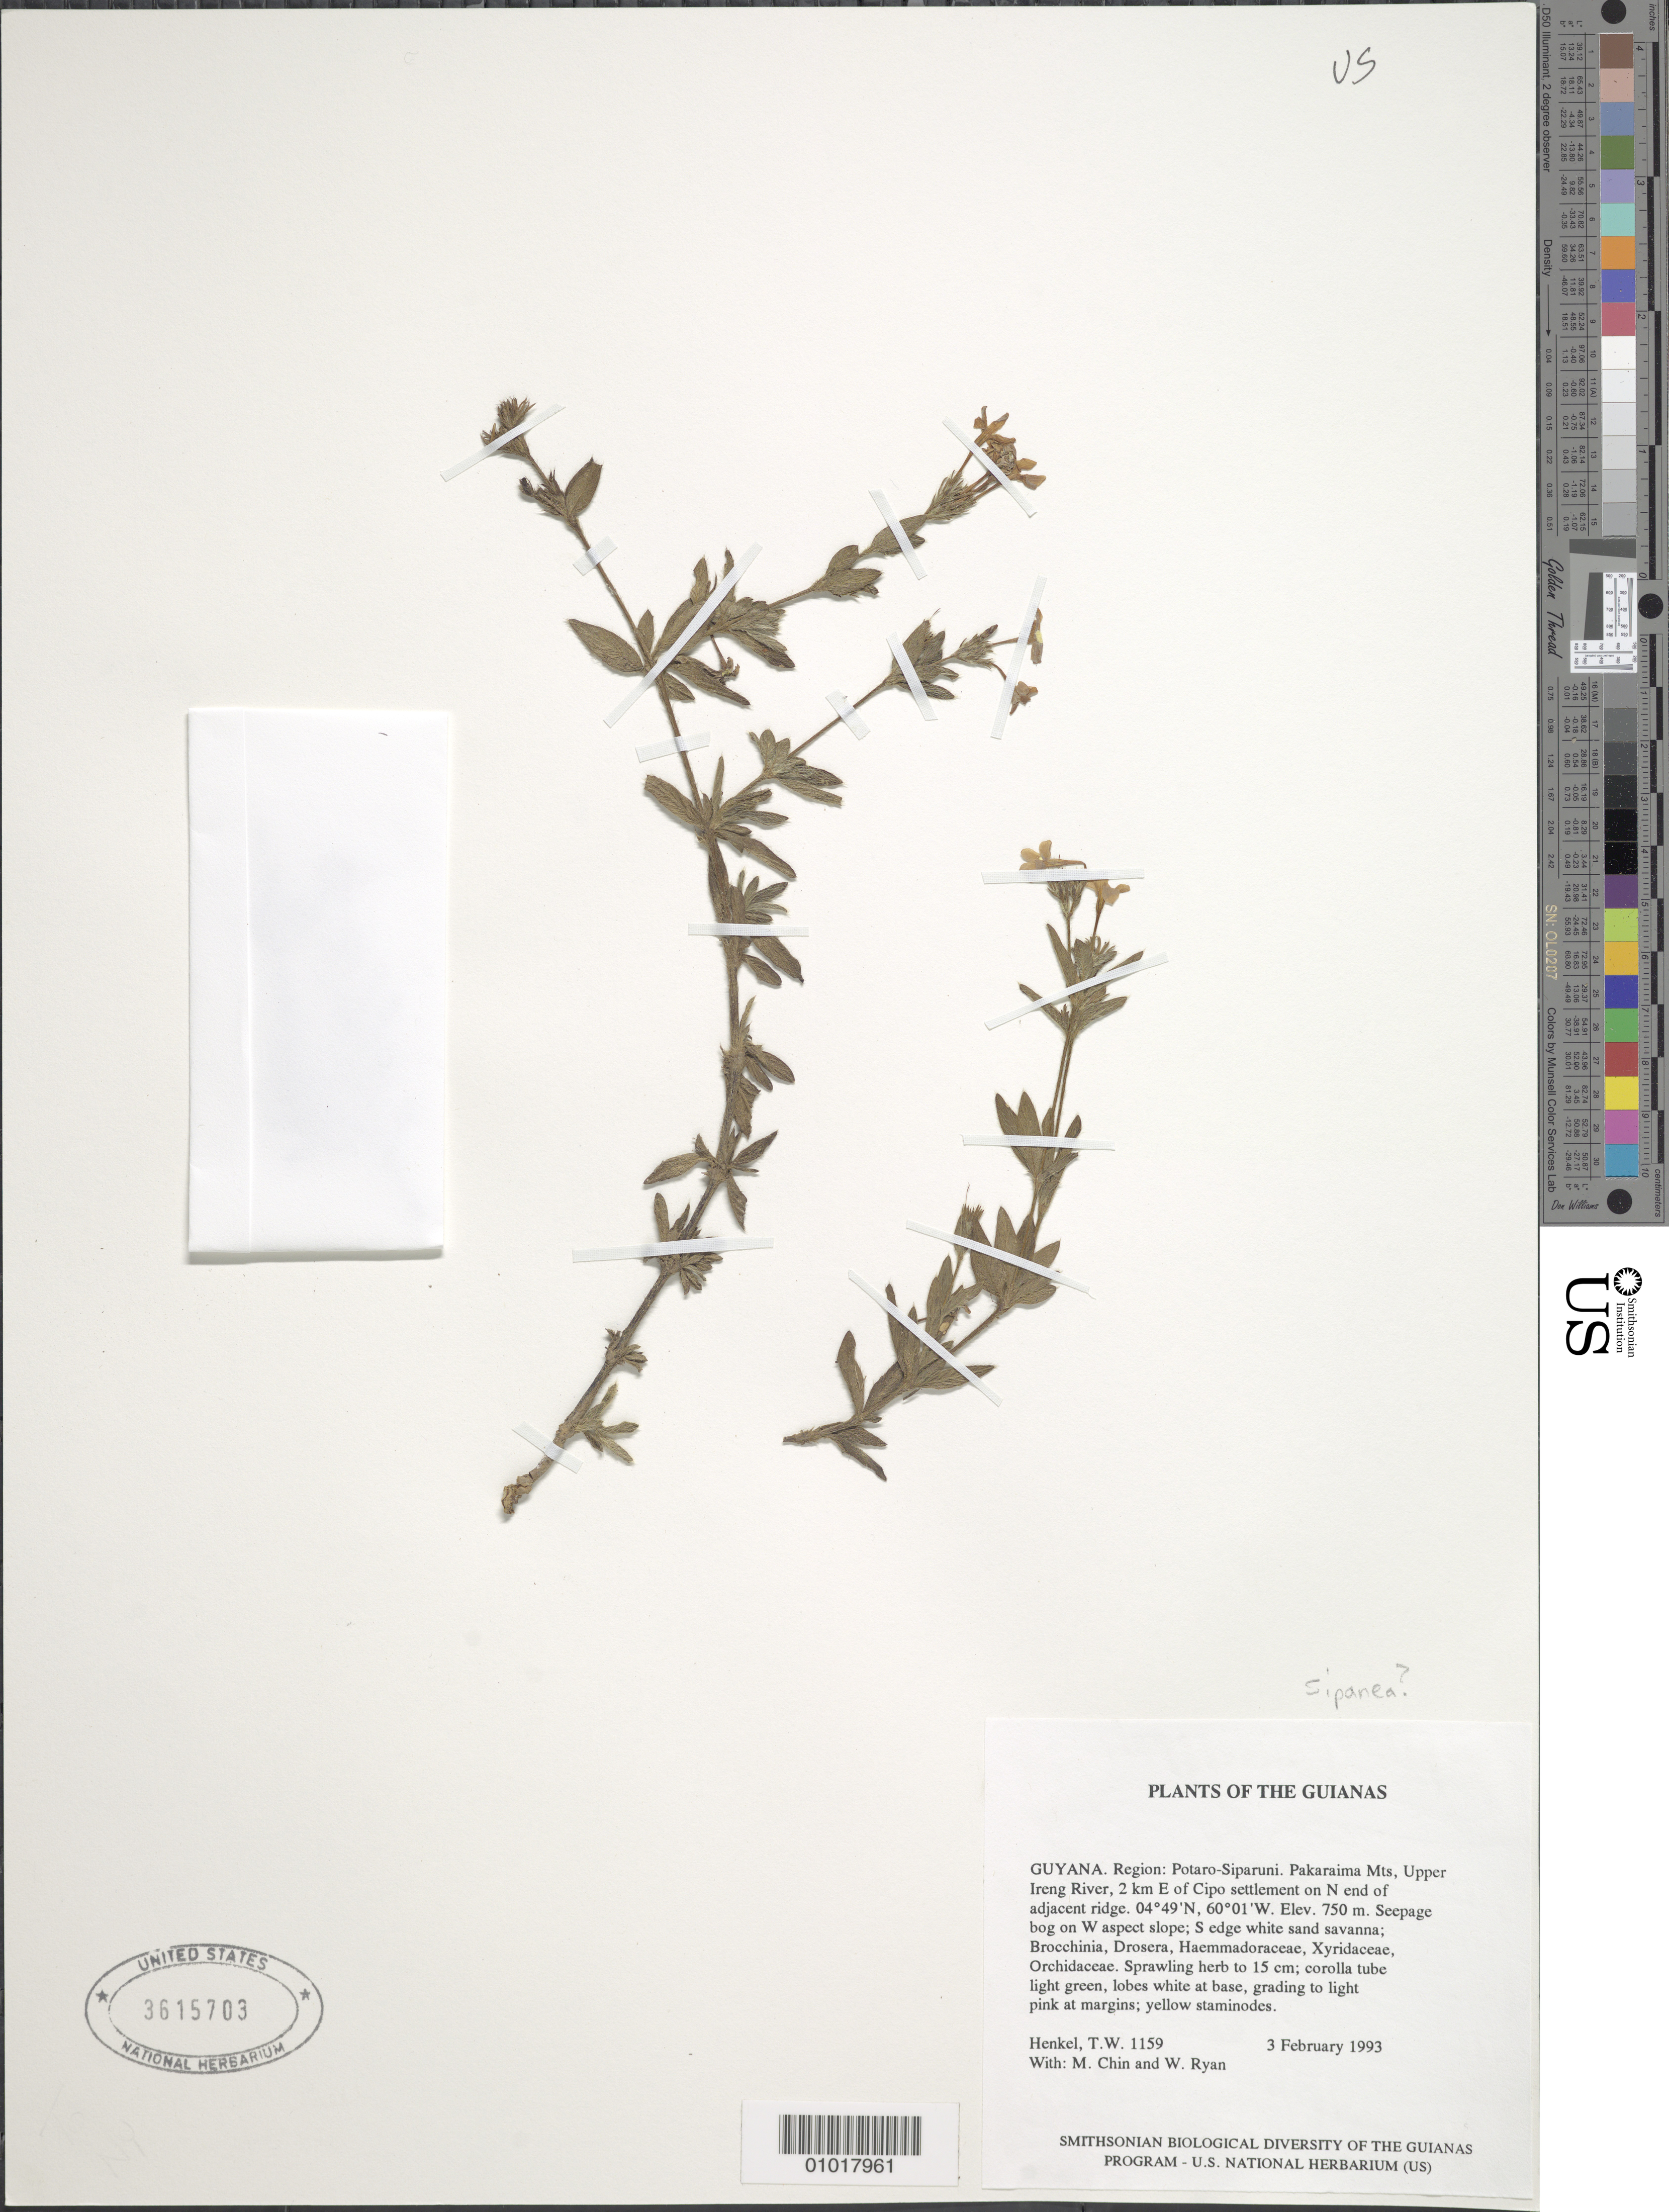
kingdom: Plantae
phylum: Tracheophyta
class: Magnoliopsida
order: Gentianales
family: Rubiaceae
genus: Sipanea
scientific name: Sipanea sp.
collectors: T. Henkel, M. Chin & W. Ryan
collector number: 1159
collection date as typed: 3 February 1993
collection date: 1993-02-03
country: Guyana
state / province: Potaro-Siparuni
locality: Pakaraima Mts, Upper Ireng River, 2 km E of Cipo settlement on N end of adjacent ridge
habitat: Seepage bog on W aspect slope (S'erly outlier of Pakaraima white sand savanna)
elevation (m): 750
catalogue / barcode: US 3615703